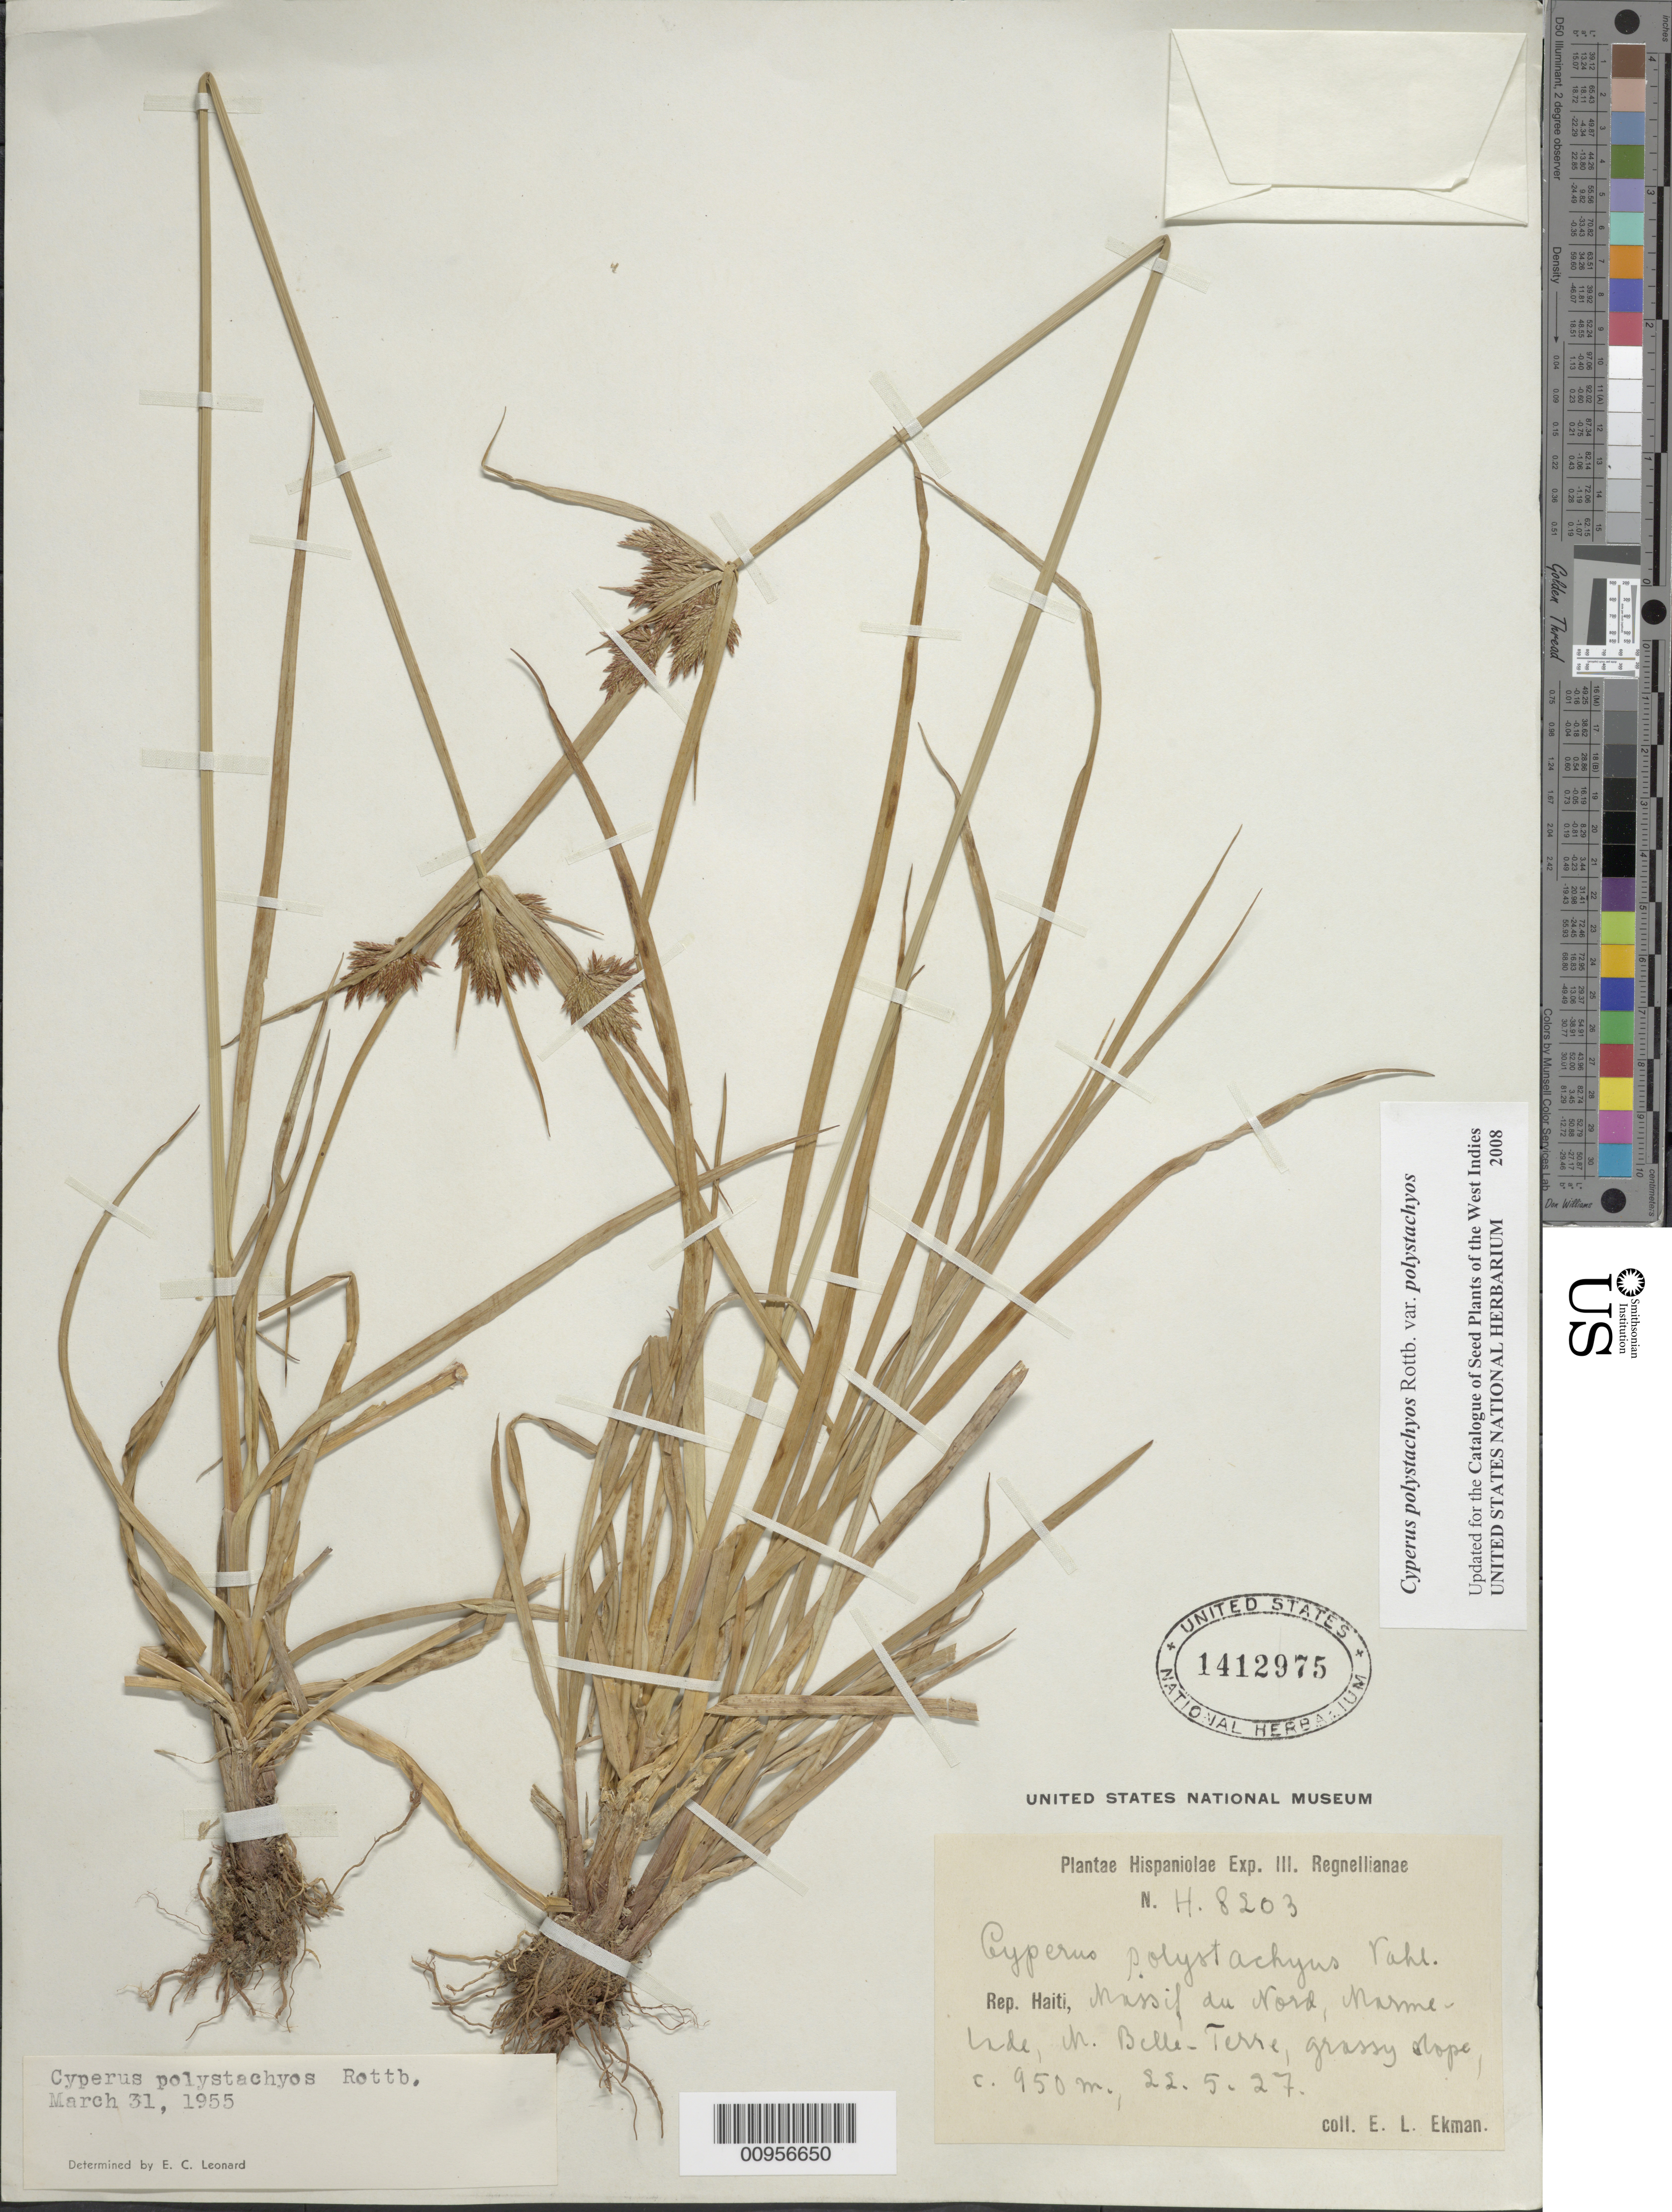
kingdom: Plantae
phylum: Tracheophyta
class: Liliopsida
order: Poales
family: Cyperaceae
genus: Cyperus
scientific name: Cyperus polystachyos var. polystachyos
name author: Rottb.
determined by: Strong, M. T., (US), Smithsonian Institution - National Museum of Natural History (UNITED STATES)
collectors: E. L. Ekman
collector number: H 8203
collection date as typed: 22 May 1927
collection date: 1927-05-22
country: Haiti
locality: Massif du Nord, Morne "lade", M. Belle Terre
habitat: Grassy slope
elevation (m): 950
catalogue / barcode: US 1412975